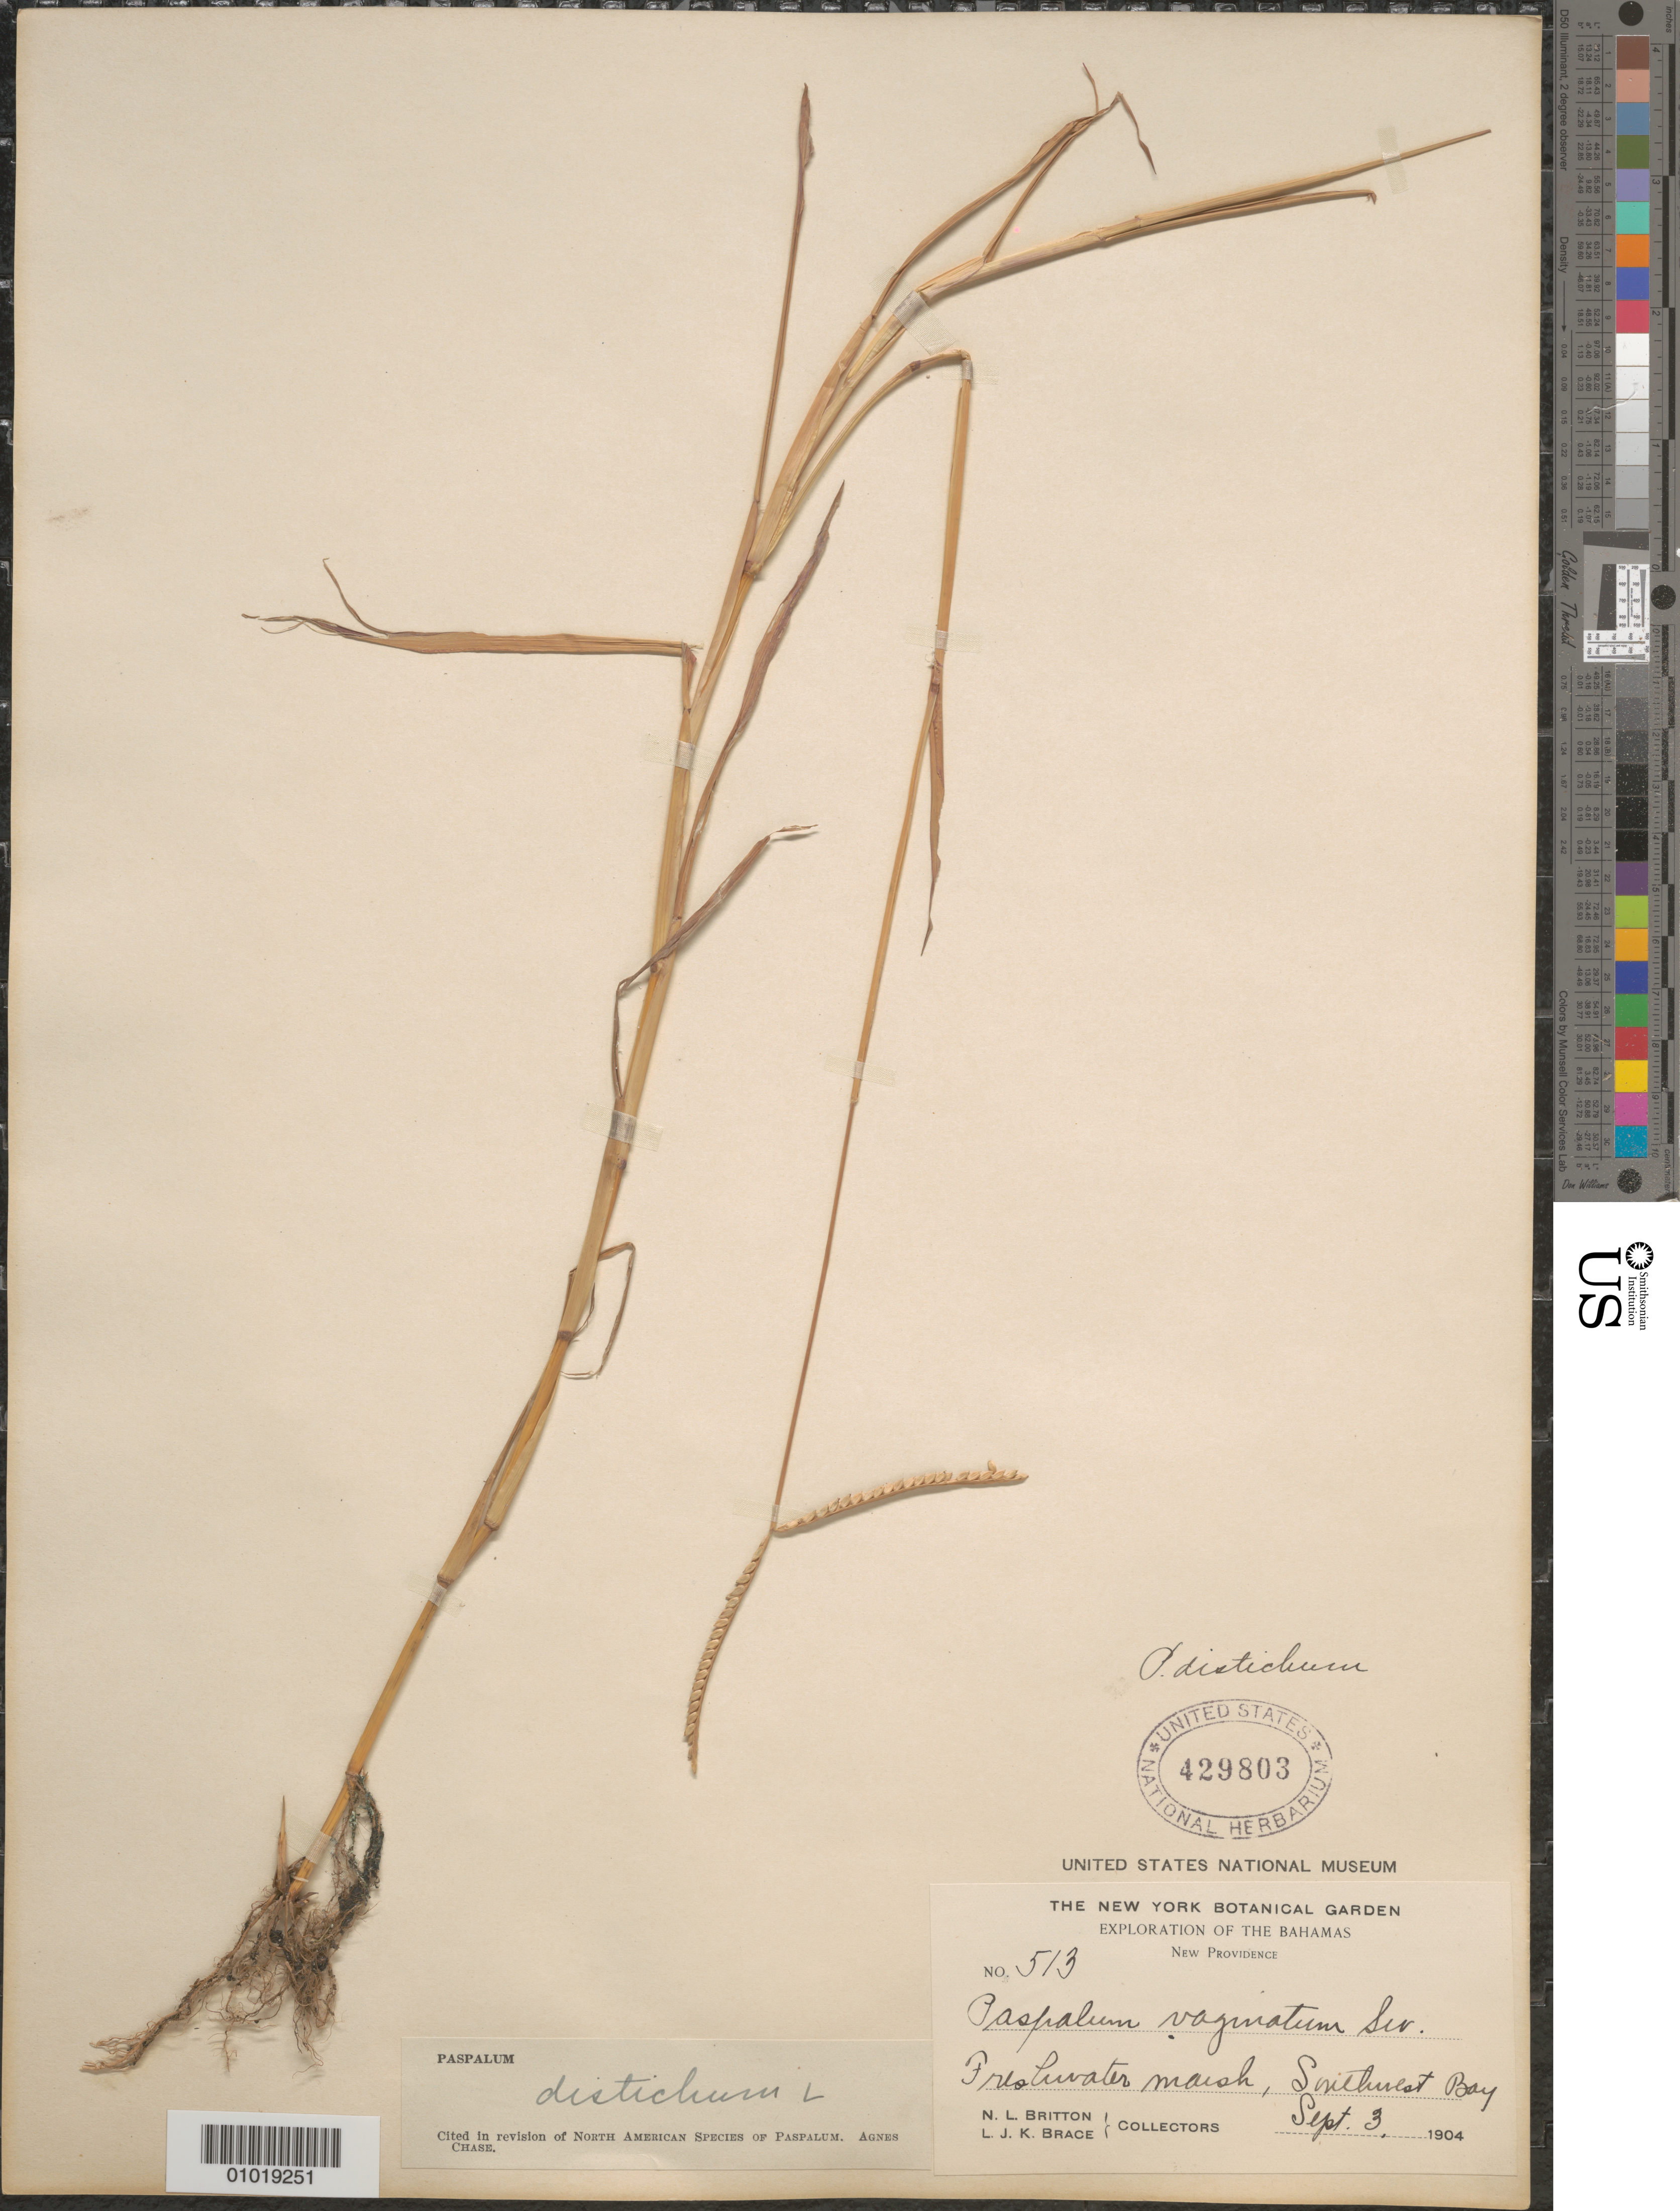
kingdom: Plantae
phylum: Tracheophyta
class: Liliopsida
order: Poales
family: Poaceae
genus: Paspalum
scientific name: Paspalum distichum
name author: L.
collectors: N. Britton & L. J. K. Brace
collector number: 513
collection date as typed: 03 Sep 1904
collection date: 1904-09-03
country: Bahamas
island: New Providence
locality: Southwest bay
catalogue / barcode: US 429803